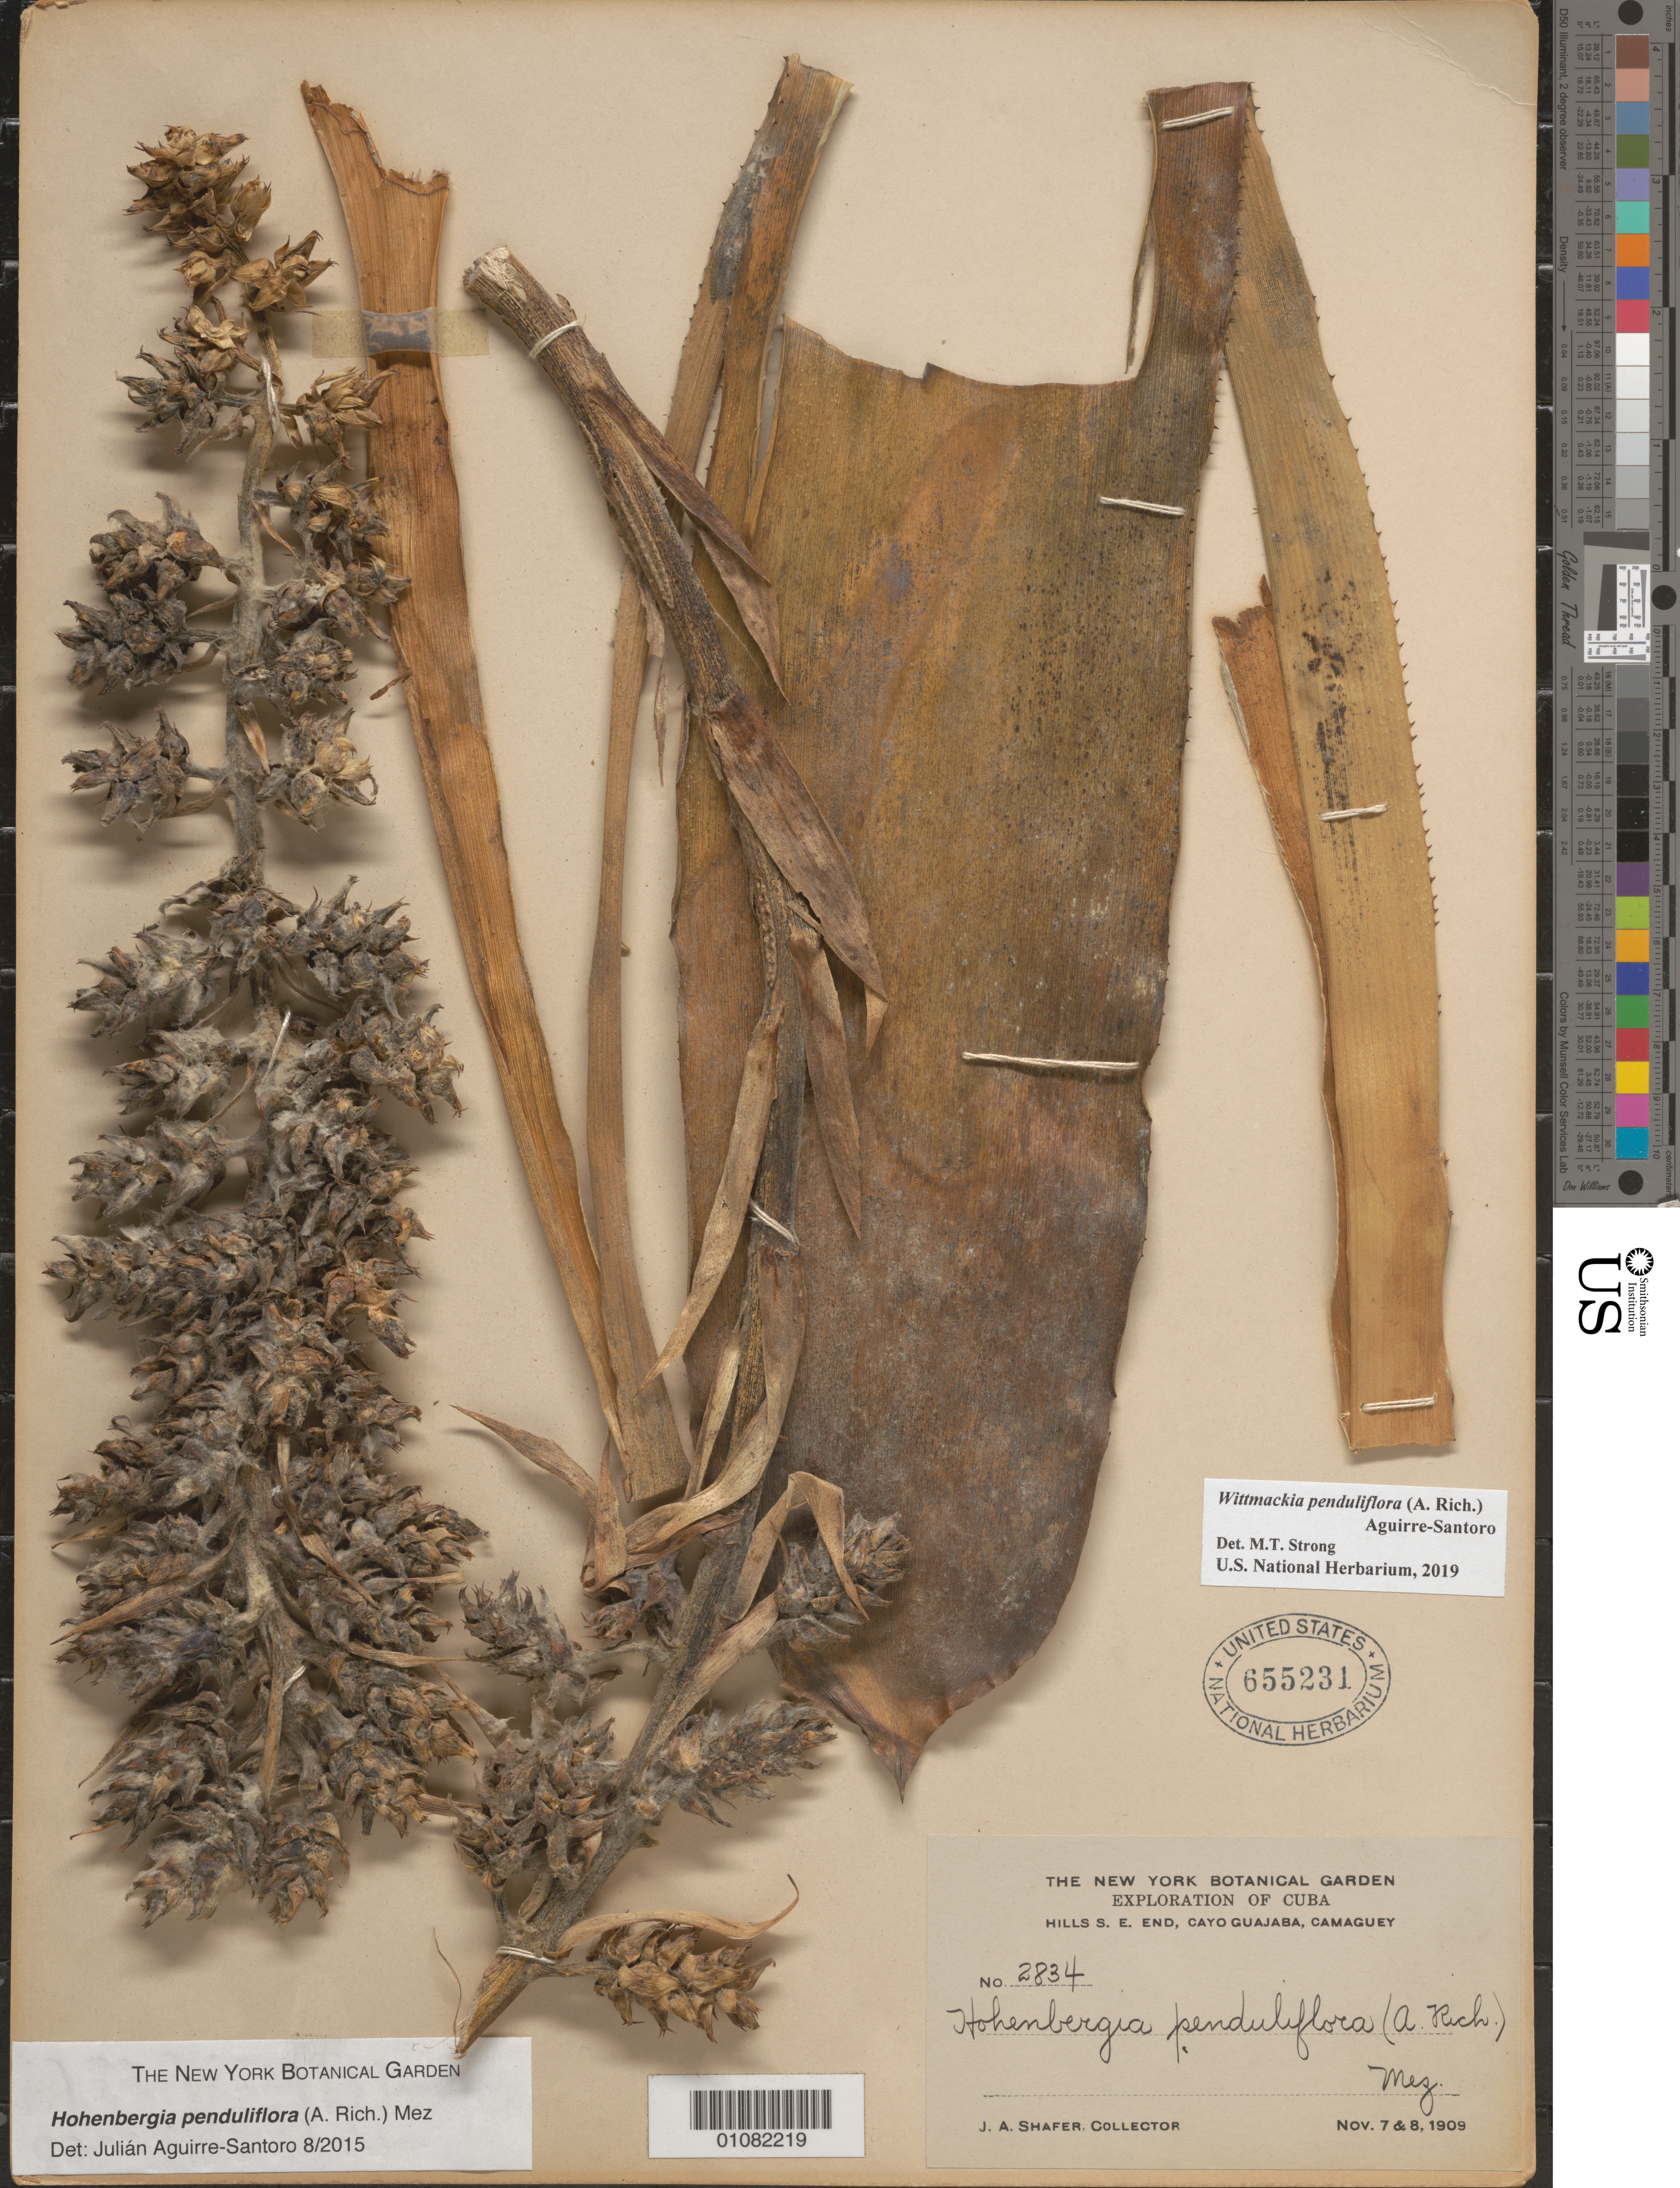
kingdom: Plantae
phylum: Tracheophyta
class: Liliopsida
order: Poales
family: Bromeliaceae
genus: Wittmackia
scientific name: Wittmackia penduliflora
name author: (A. Rich.) Aguirre-Santoro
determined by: Strong, Mark T., (BOT), Smithsonian Institution - National Museum of Natural History (UNITED STATES)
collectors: J. A. Shafer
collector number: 2834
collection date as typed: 07 Nov 1909 to 08 Nov 1909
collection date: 1909-11-07/1909-11-08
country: Cuba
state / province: Camagüey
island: Cuba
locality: Hills SE end, Cayo Guajaba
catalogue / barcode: US 655231